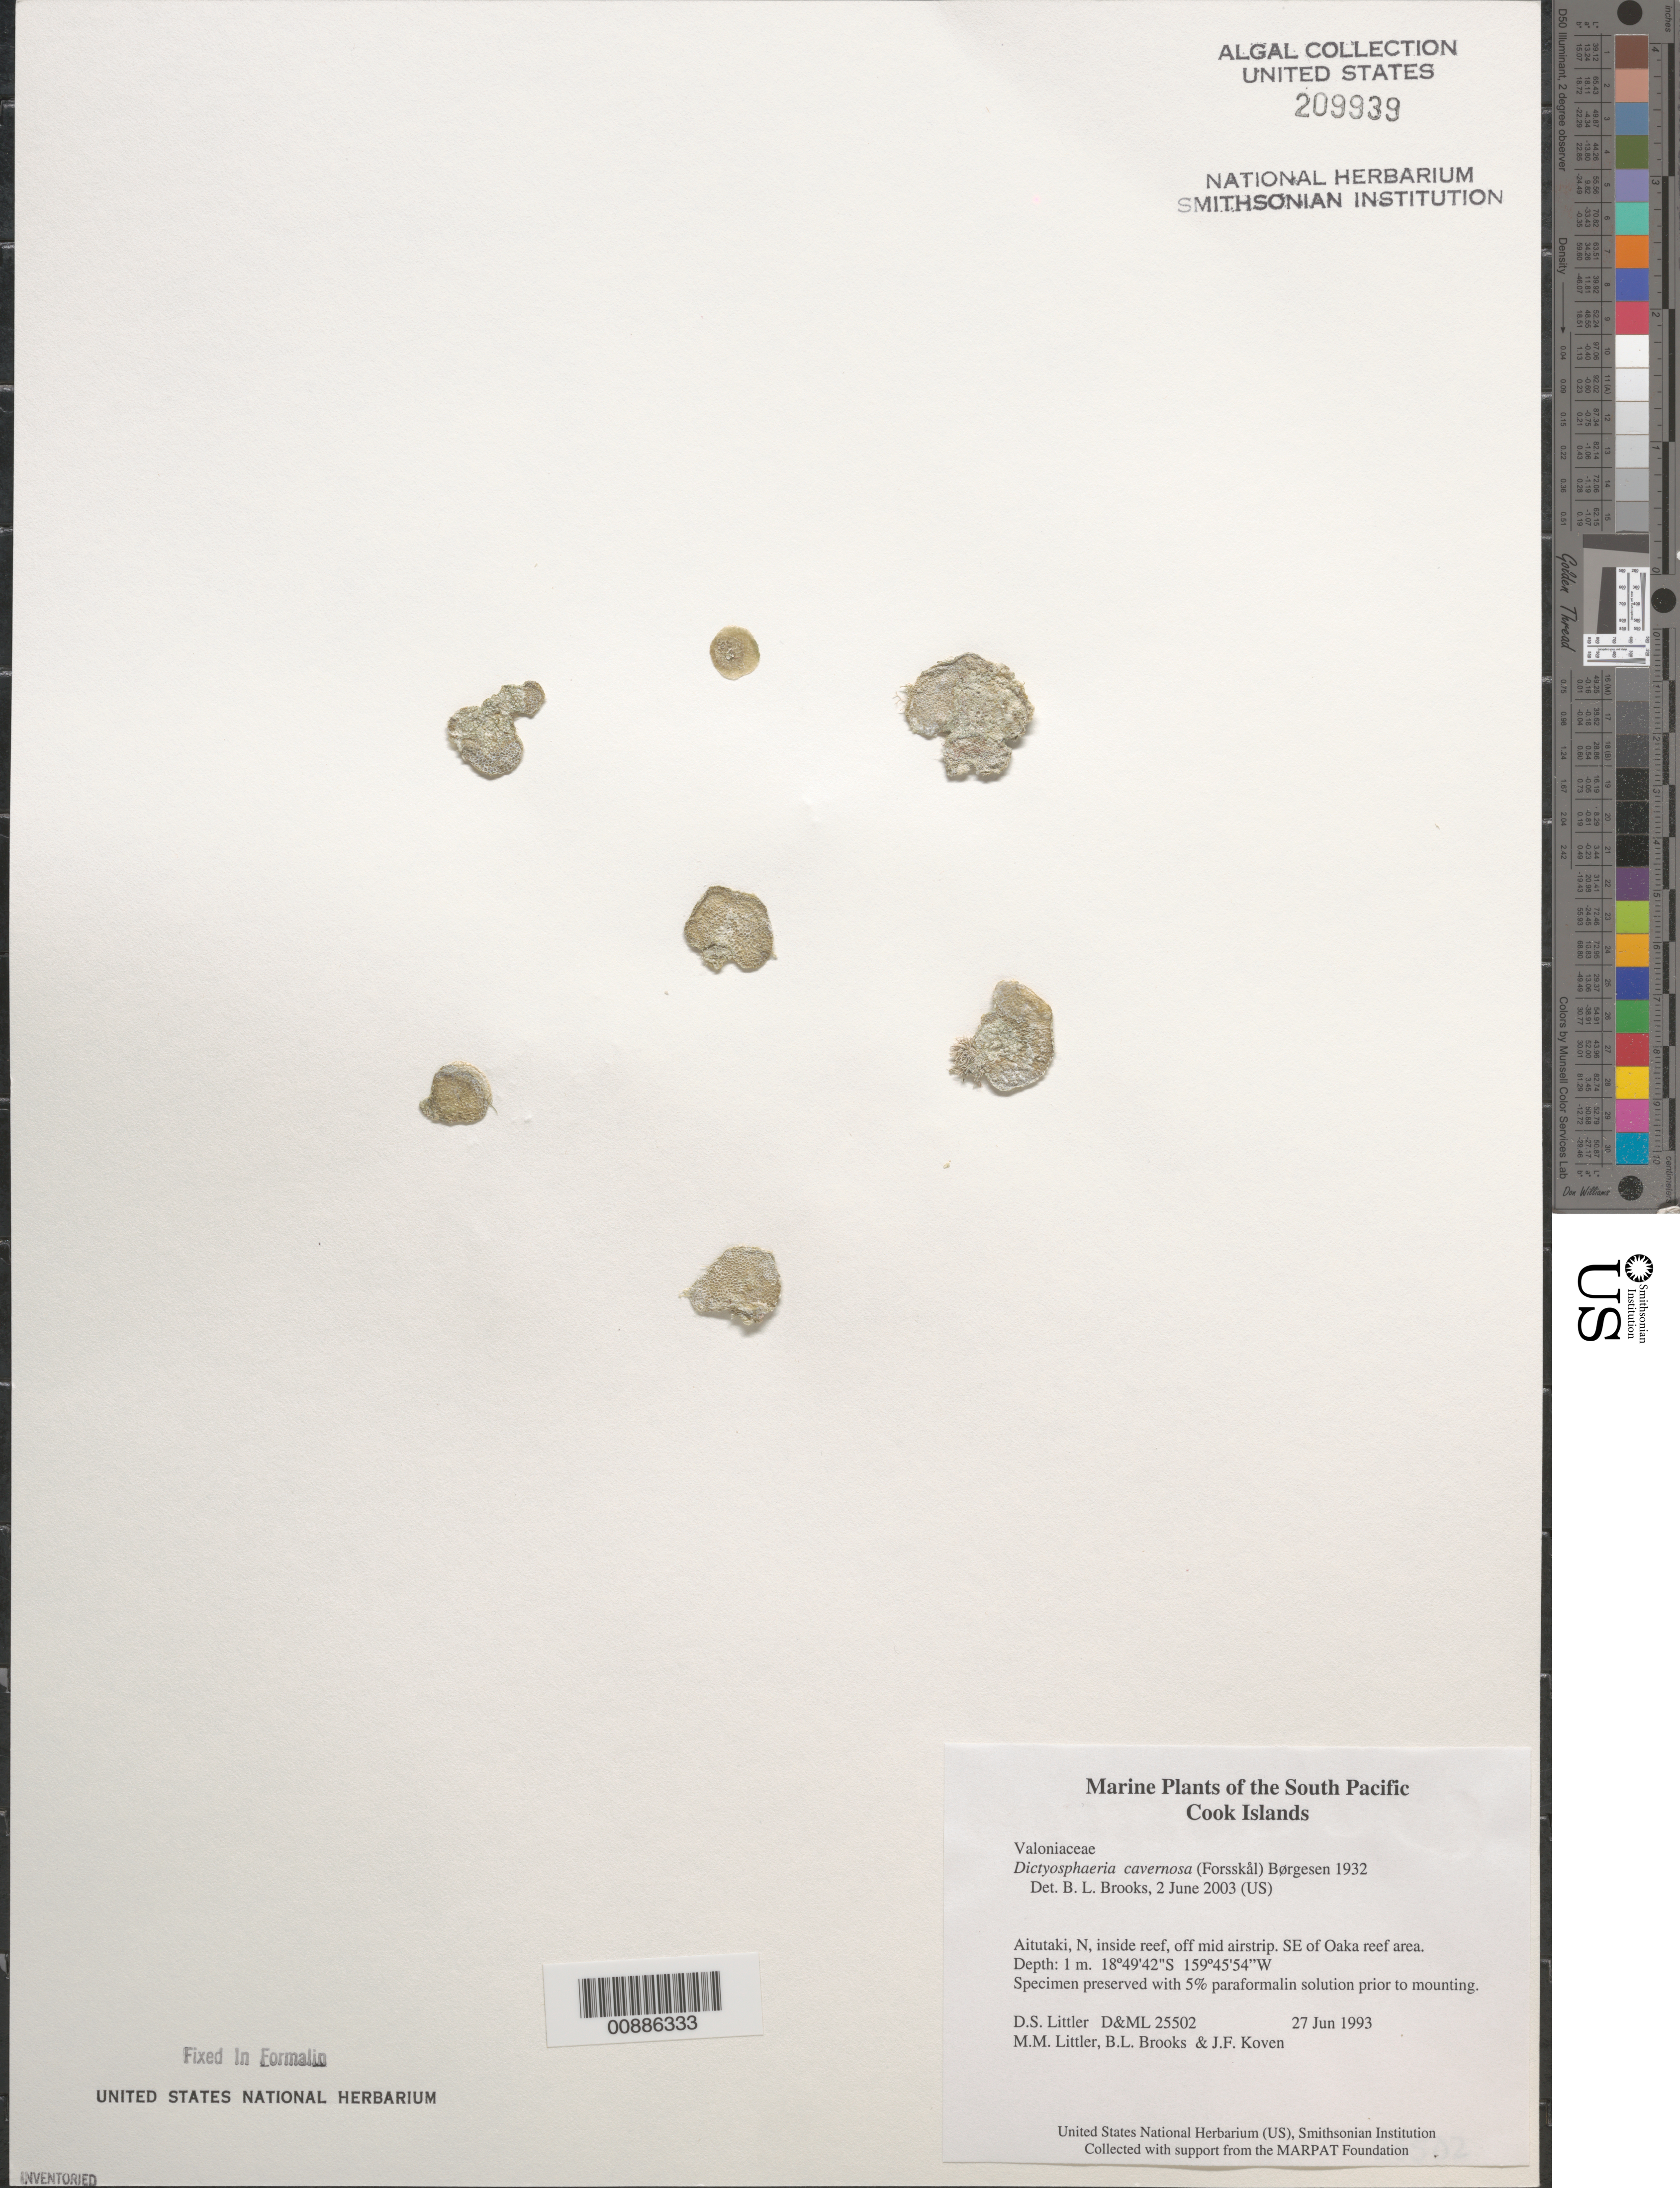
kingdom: Plantae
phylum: Chlorophyta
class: Ulvophyceae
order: Siphonocladales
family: Siphonocladaceae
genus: Dictyosphaeria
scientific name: Dictyosphaeria cavernosa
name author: (Forssk.) Børgesen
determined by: Brooks, B. L., (BOT), Smithsonian Institution - National Museum of Natural History (UNITED STATES)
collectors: D. S. Littler, M. M. Littler, B. Brooks & J. Koven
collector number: D&ML 25502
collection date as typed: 27 Jun 1993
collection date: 1993-06-27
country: Cook Islands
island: Aitutaki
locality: North, inside reef, off mid airstrip, southeast of Oaka reef area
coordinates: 18 49'42"S, 159 45'54"W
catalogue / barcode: US 209939